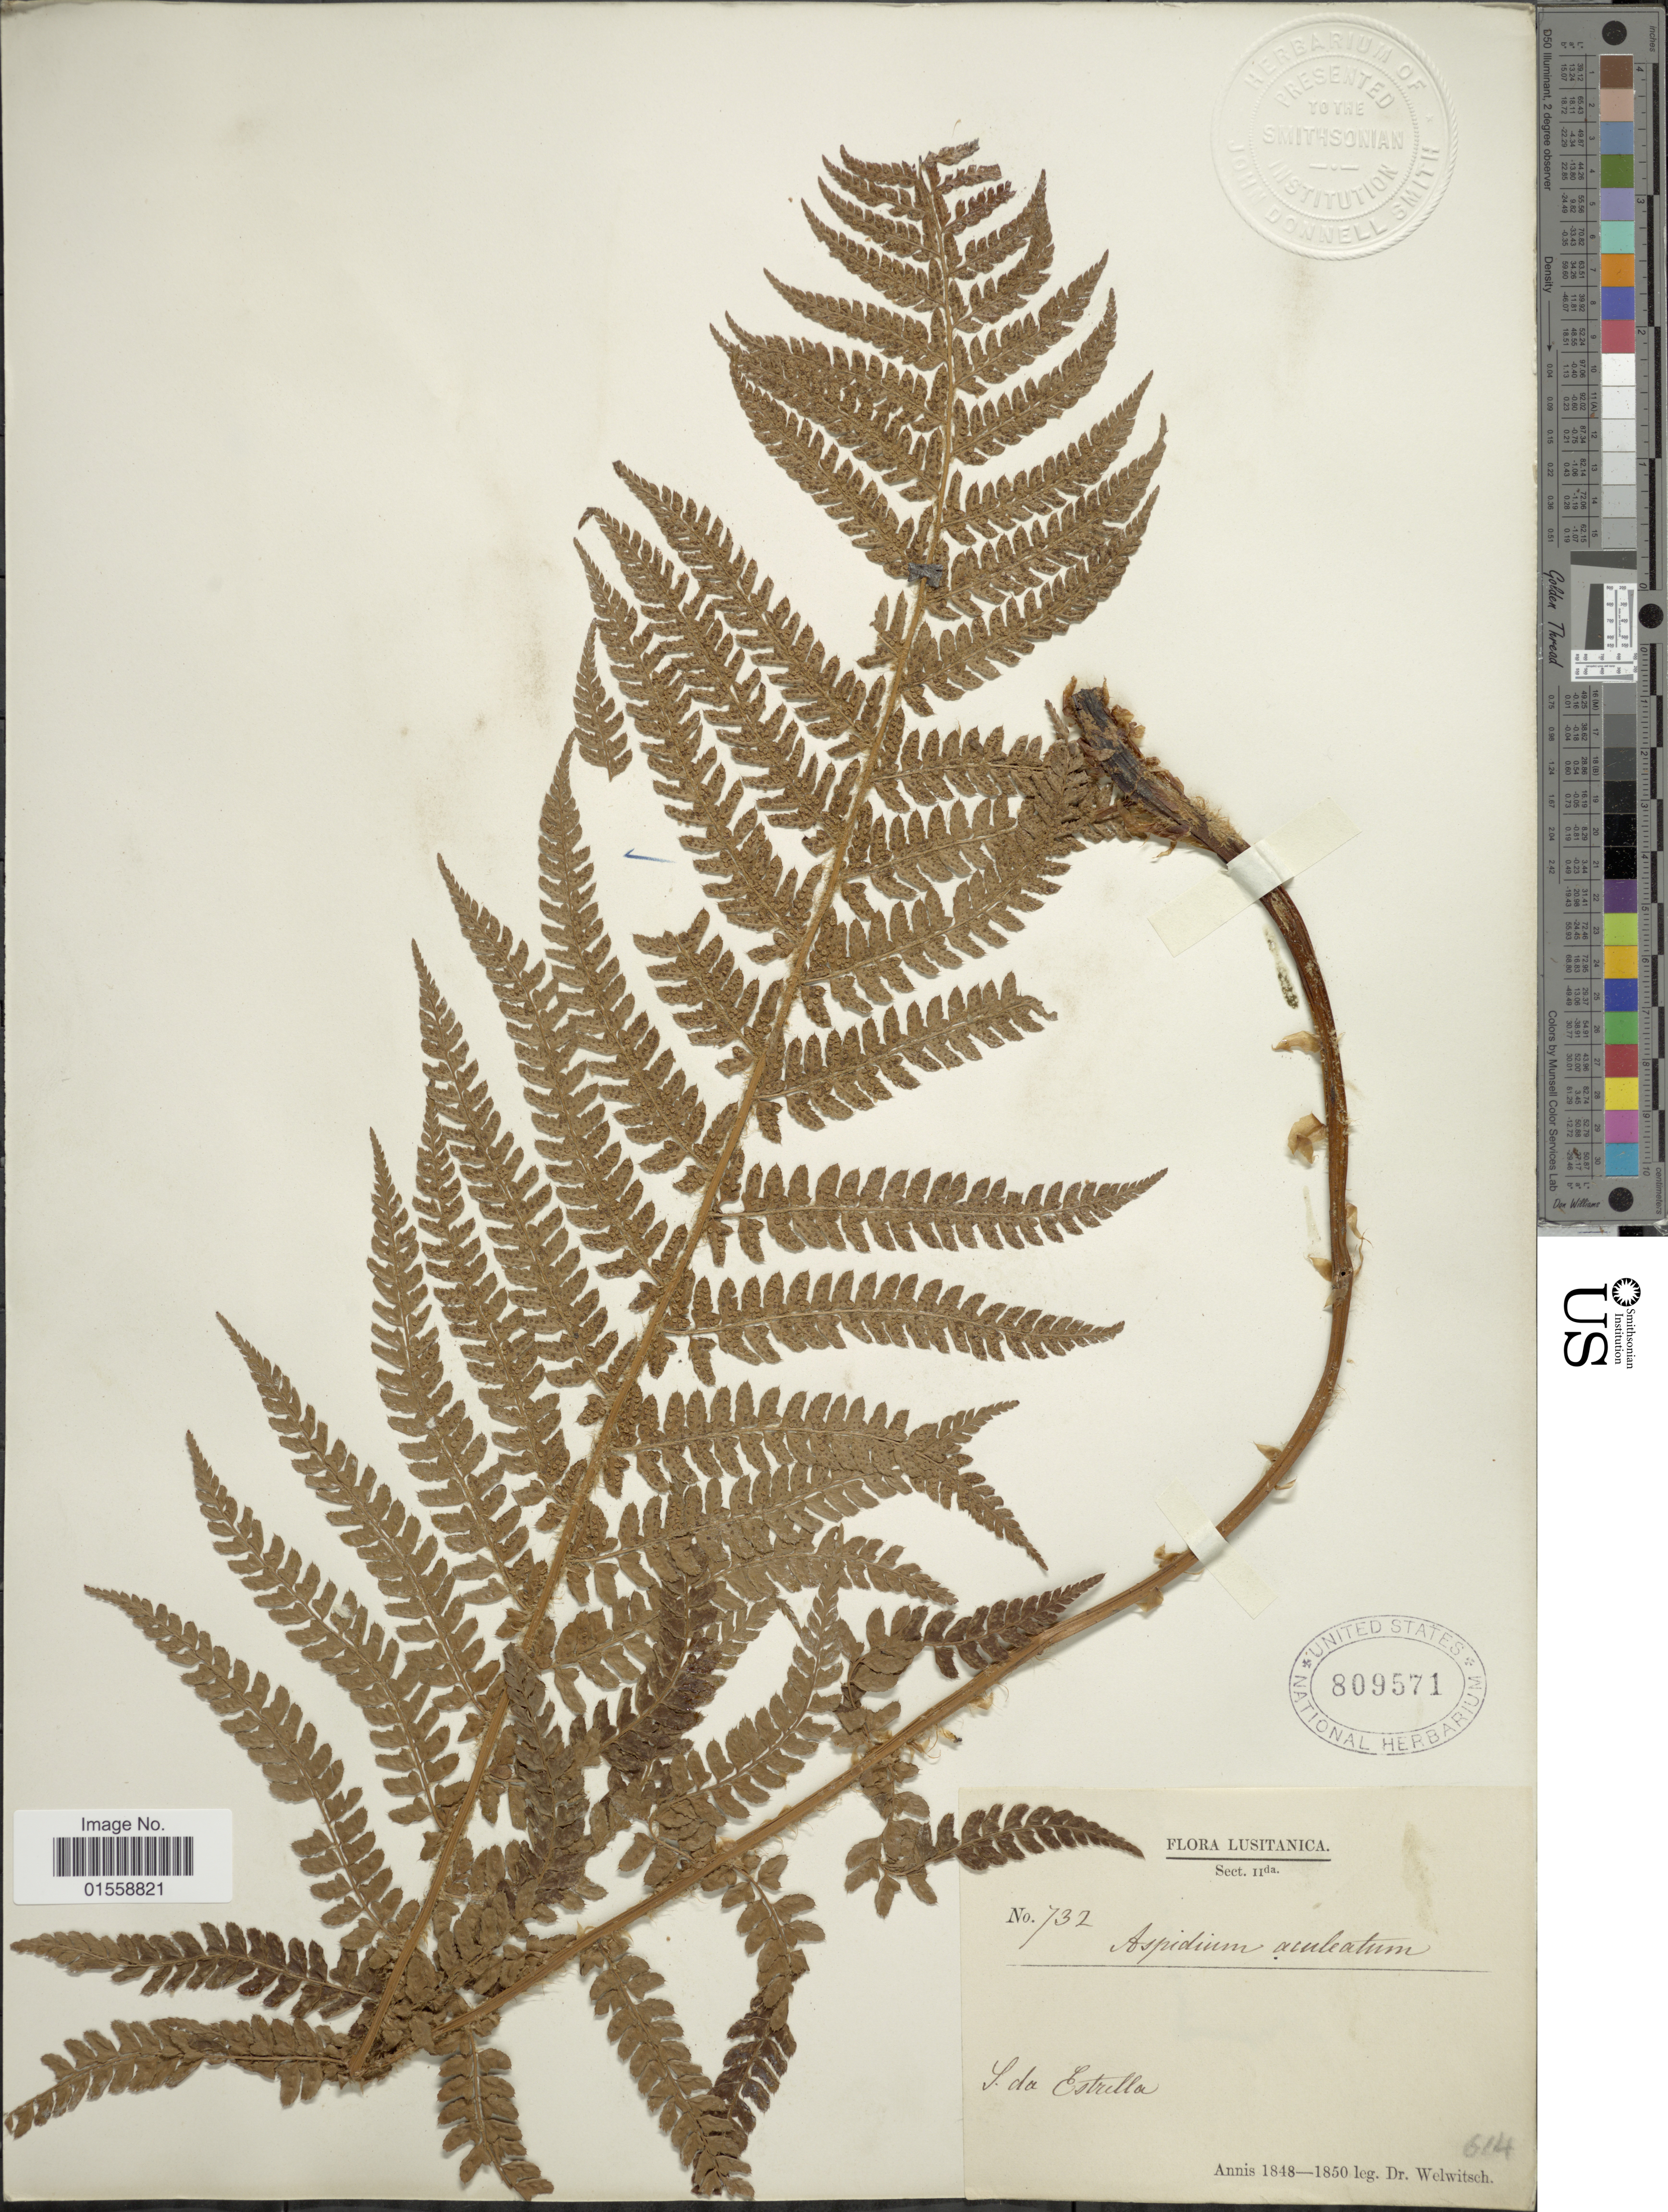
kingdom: Plantae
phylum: Tracheophyta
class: Polypodiopsida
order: Polypodiales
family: Dryopteridaceae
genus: Polystichum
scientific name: Polystichum setiferum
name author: (Forssk.) Moore ex Woynar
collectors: -. Welwitsch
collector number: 732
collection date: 1848/1850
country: Portugal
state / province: Castelo Branco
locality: Lusitanica, S. da Estrella [interpreted]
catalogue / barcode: US 809517